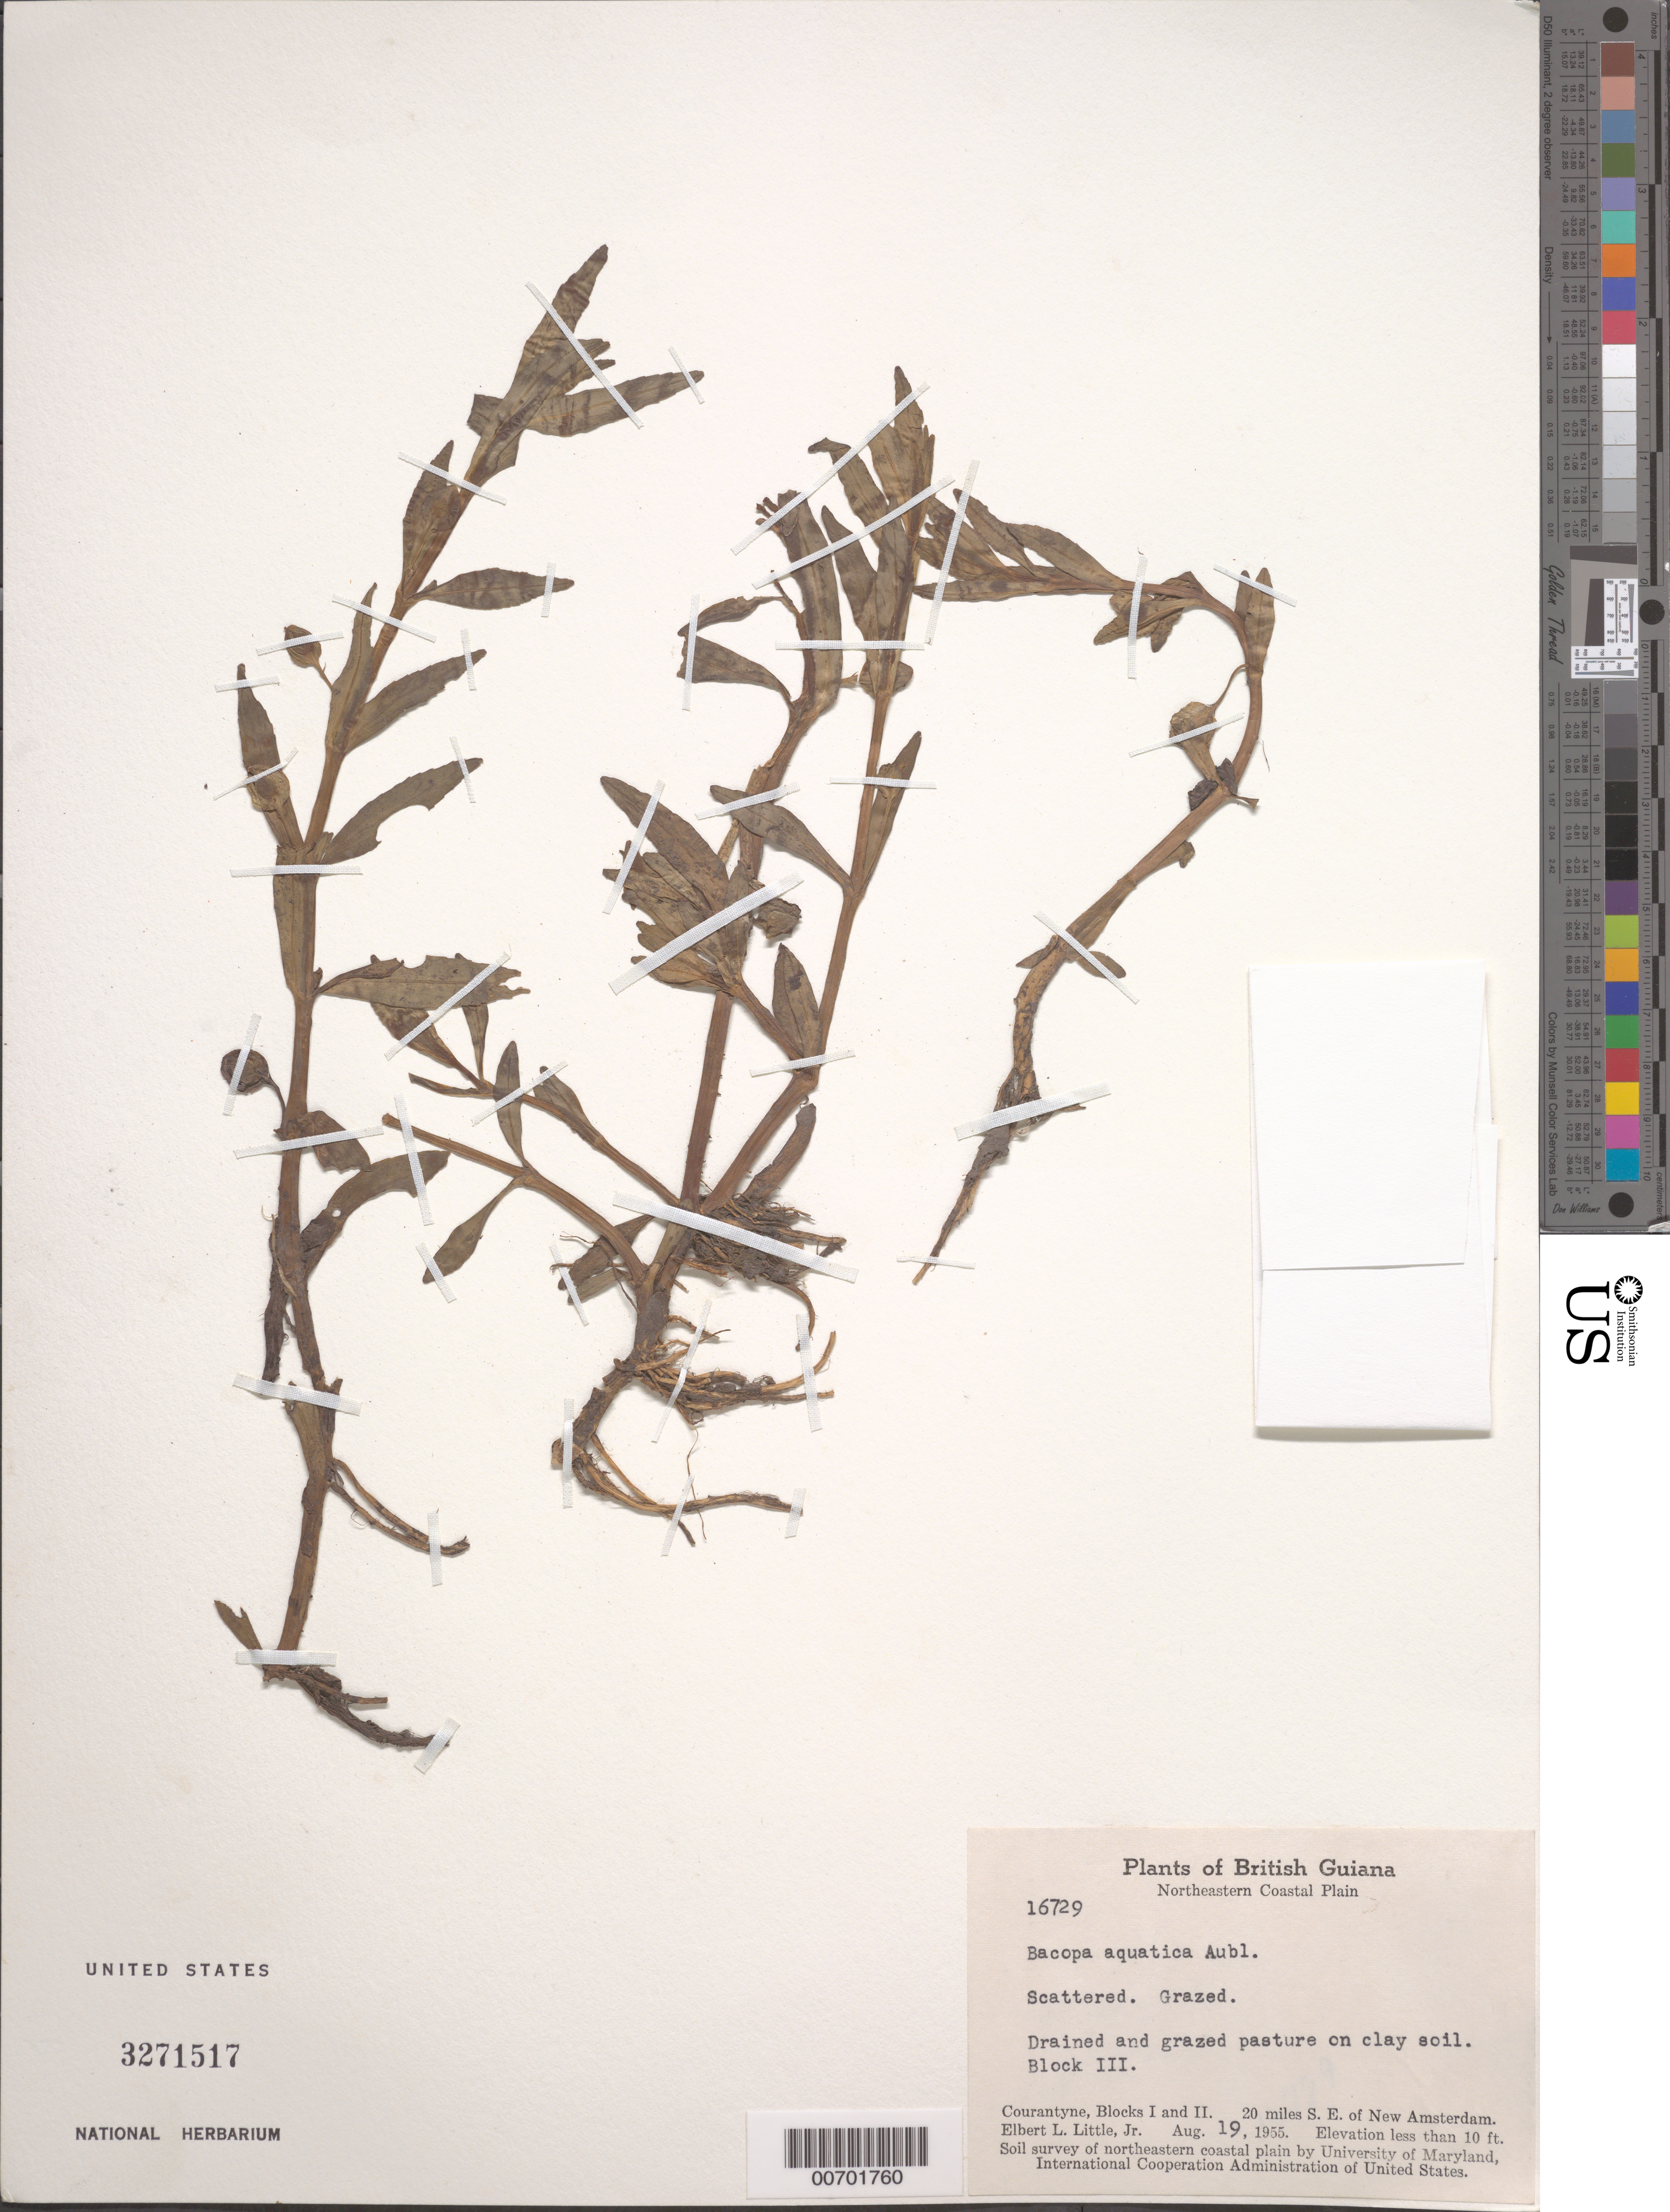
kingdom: Plantae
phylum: Tracheophyta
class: Magnoliopsida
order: Lamiales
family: Plantaginaceae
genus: Bacopa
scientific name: Bacopa aquatica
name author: Aubl.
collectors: E. L. Little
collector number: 16729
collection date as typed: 19-Aug-55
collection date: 1955-08-19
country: Guyana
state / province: E. Berbice-Corentyne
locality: Courantyne, Blocks III. 20 mi. SE of New Amsterdam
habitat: Drained and grazed pasture on clay soil, scattered, grazed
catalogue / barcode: US 3271517